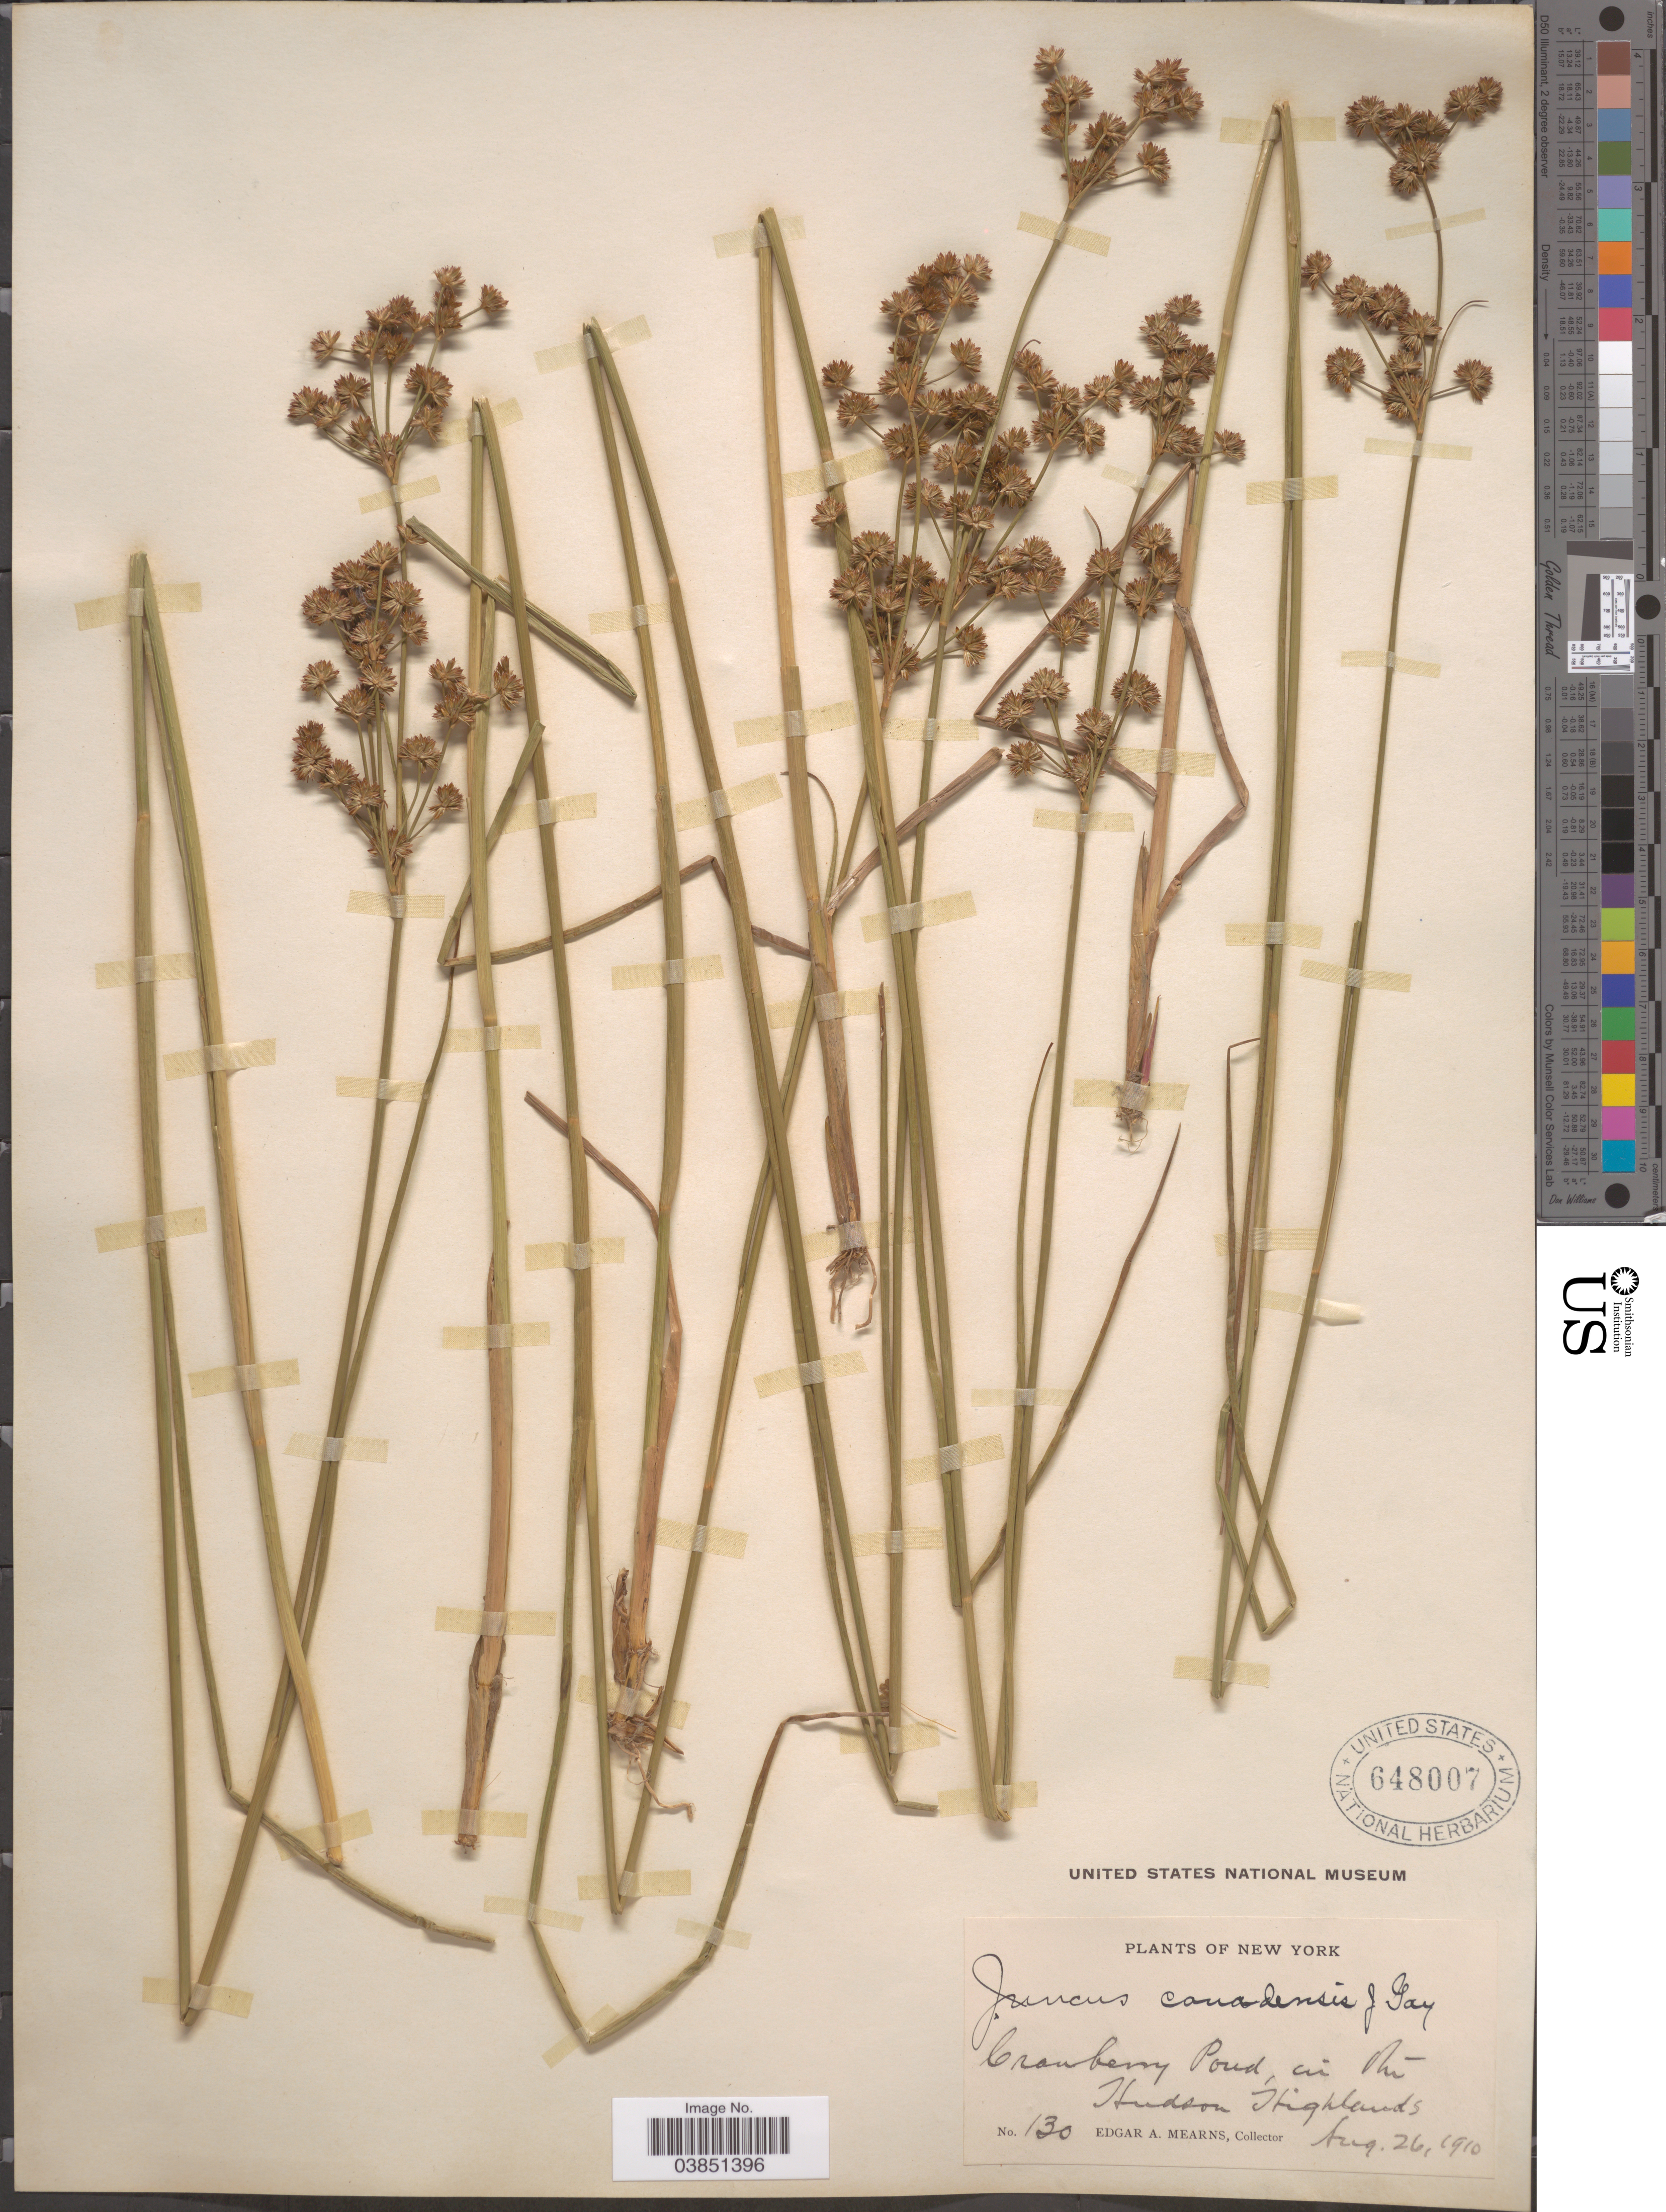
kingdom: Plantae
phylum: Tracheophyta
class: Liliopsida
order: Poales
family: Juncaceae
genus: Juncus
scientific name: Juncus canadensis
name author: J. Gay ex Laharpe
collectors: E. A. Mearns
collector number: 130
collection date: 1910-08-26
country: United States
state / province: New York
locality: Cranberry Pond, in the Hudson Highlands.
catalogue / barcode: US 648007